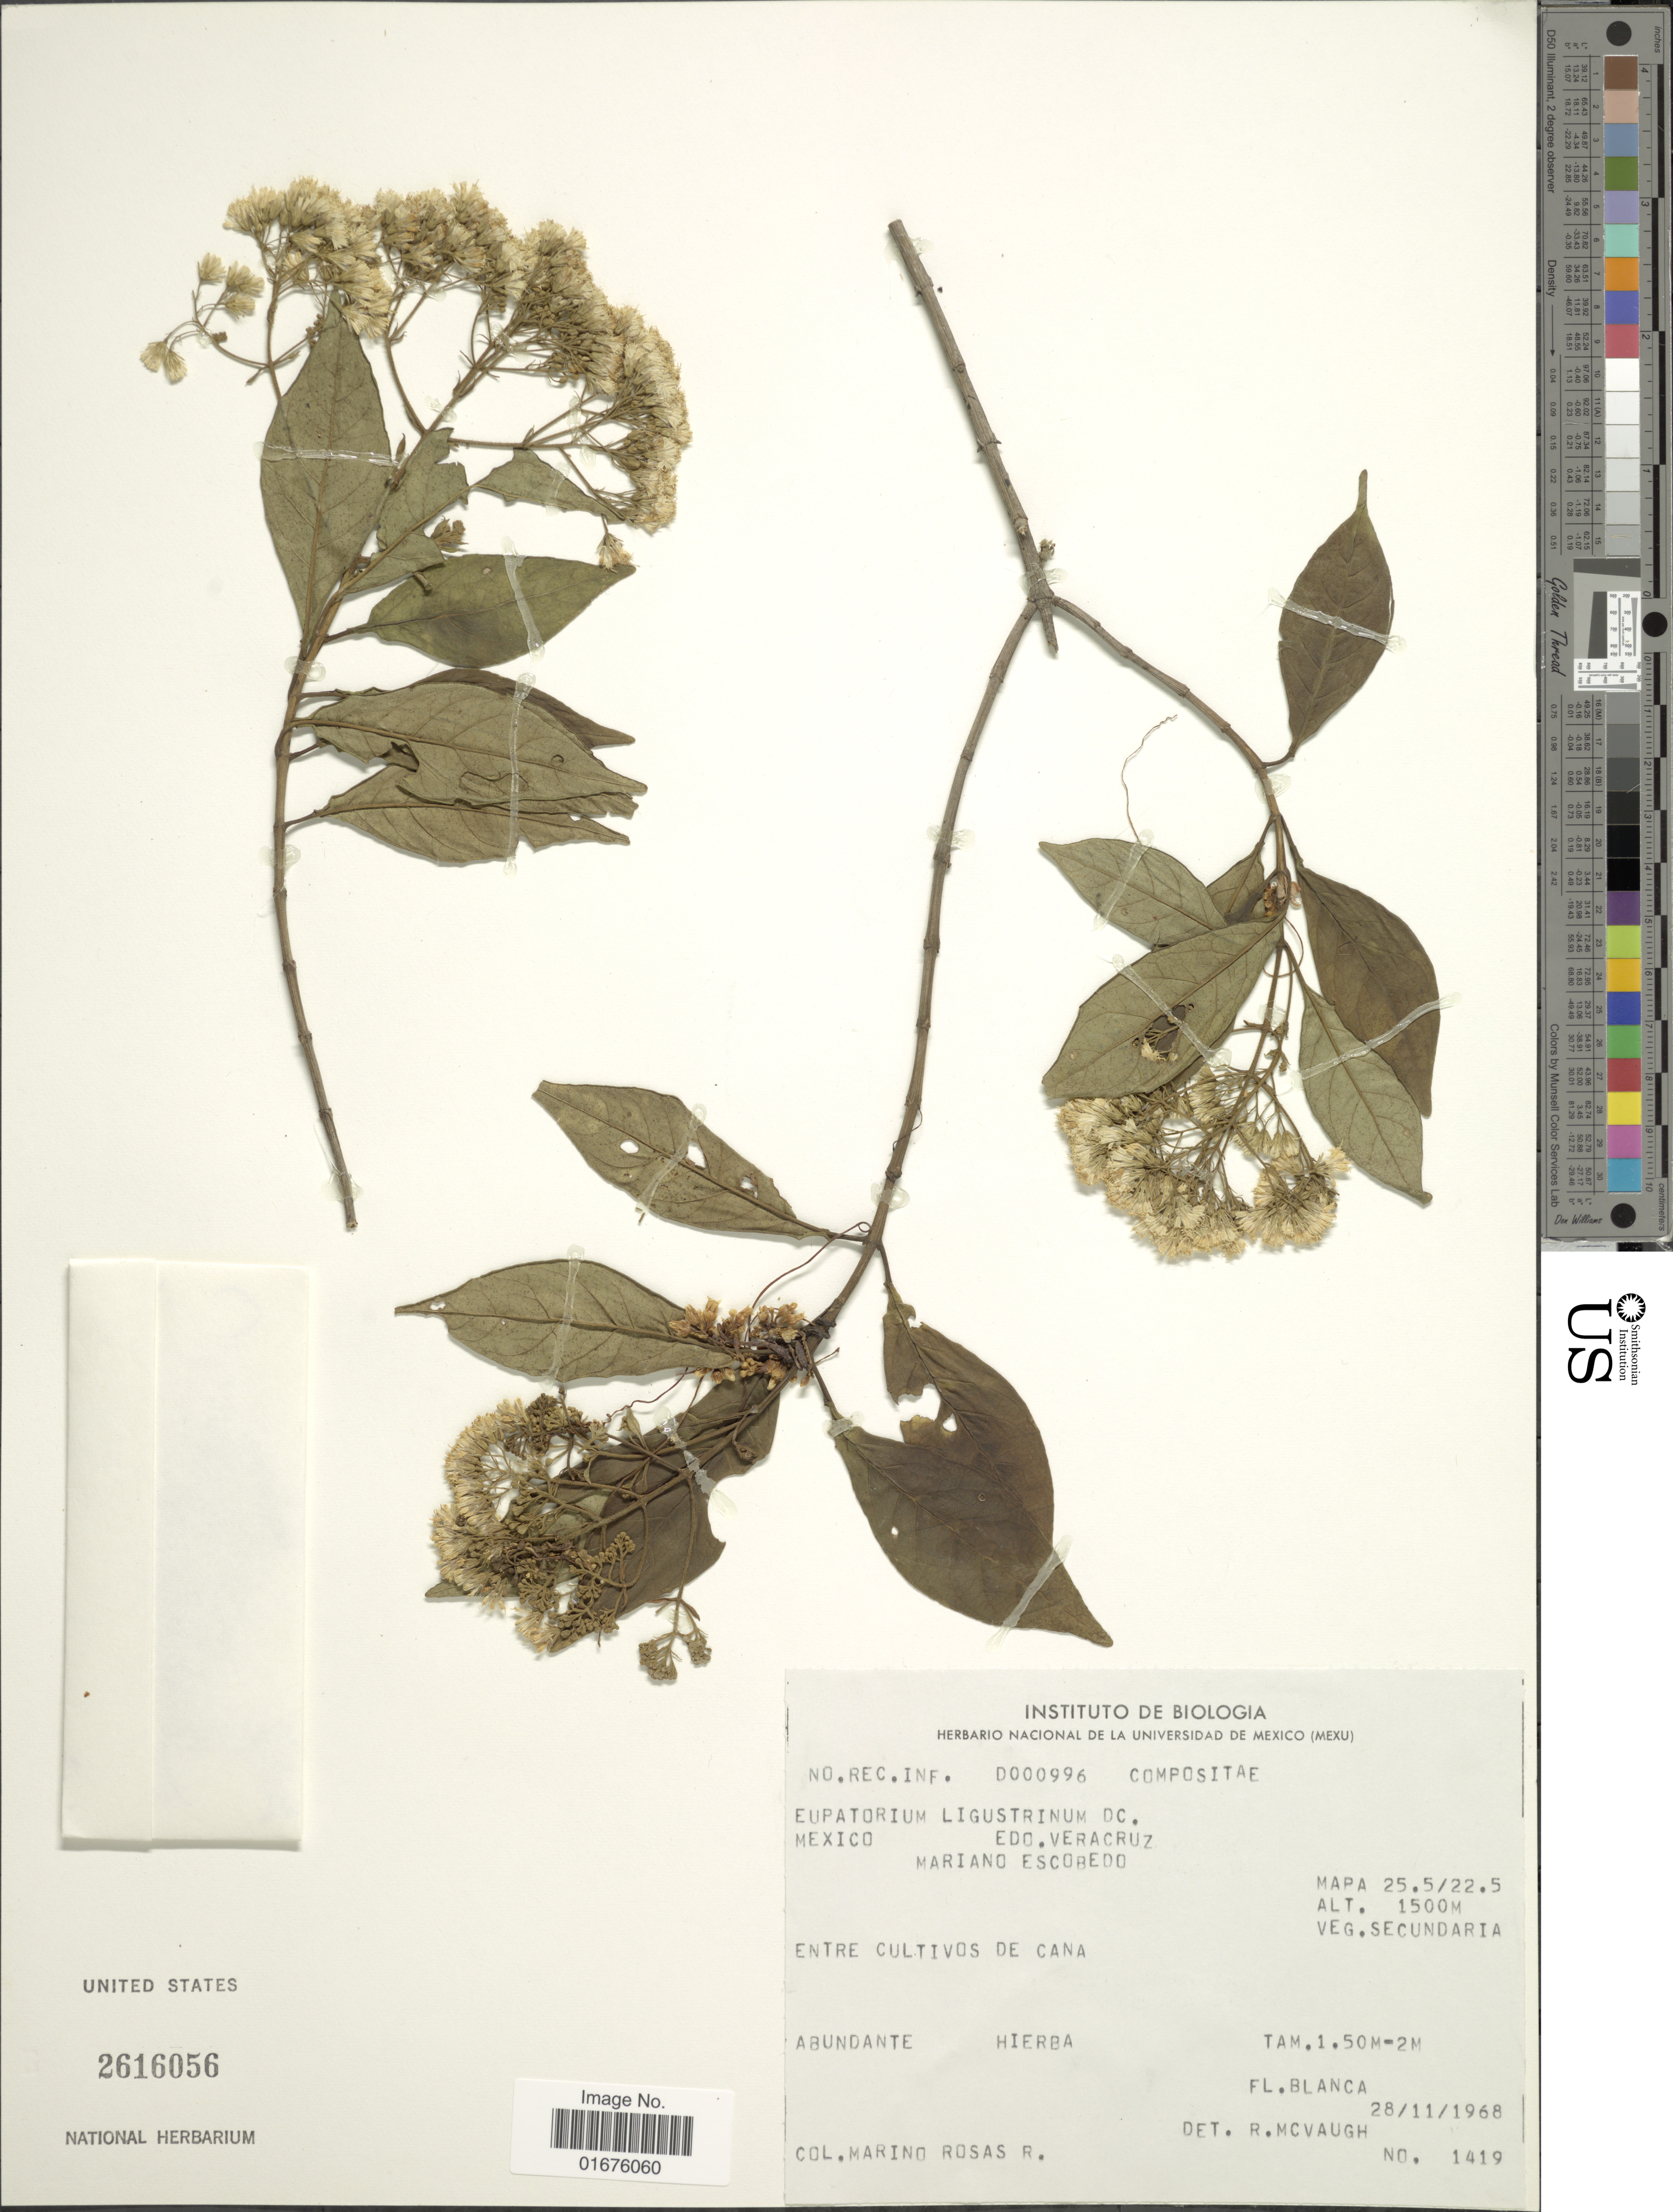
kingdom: Plantae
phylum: Tracheophyta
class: Magnoliopsida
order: Asterales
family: Asteraceae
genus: Ageratina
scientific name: Ageratina ligustrina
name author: (DC.) R.M. King & H. Rob.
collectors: M. Rosas R.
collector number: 1419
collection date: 1968-11-28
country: Mexico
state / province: Veracruz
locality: Mariano escobedo, mapa 25.5/22.5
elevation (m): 1500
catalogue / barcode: US 2616056